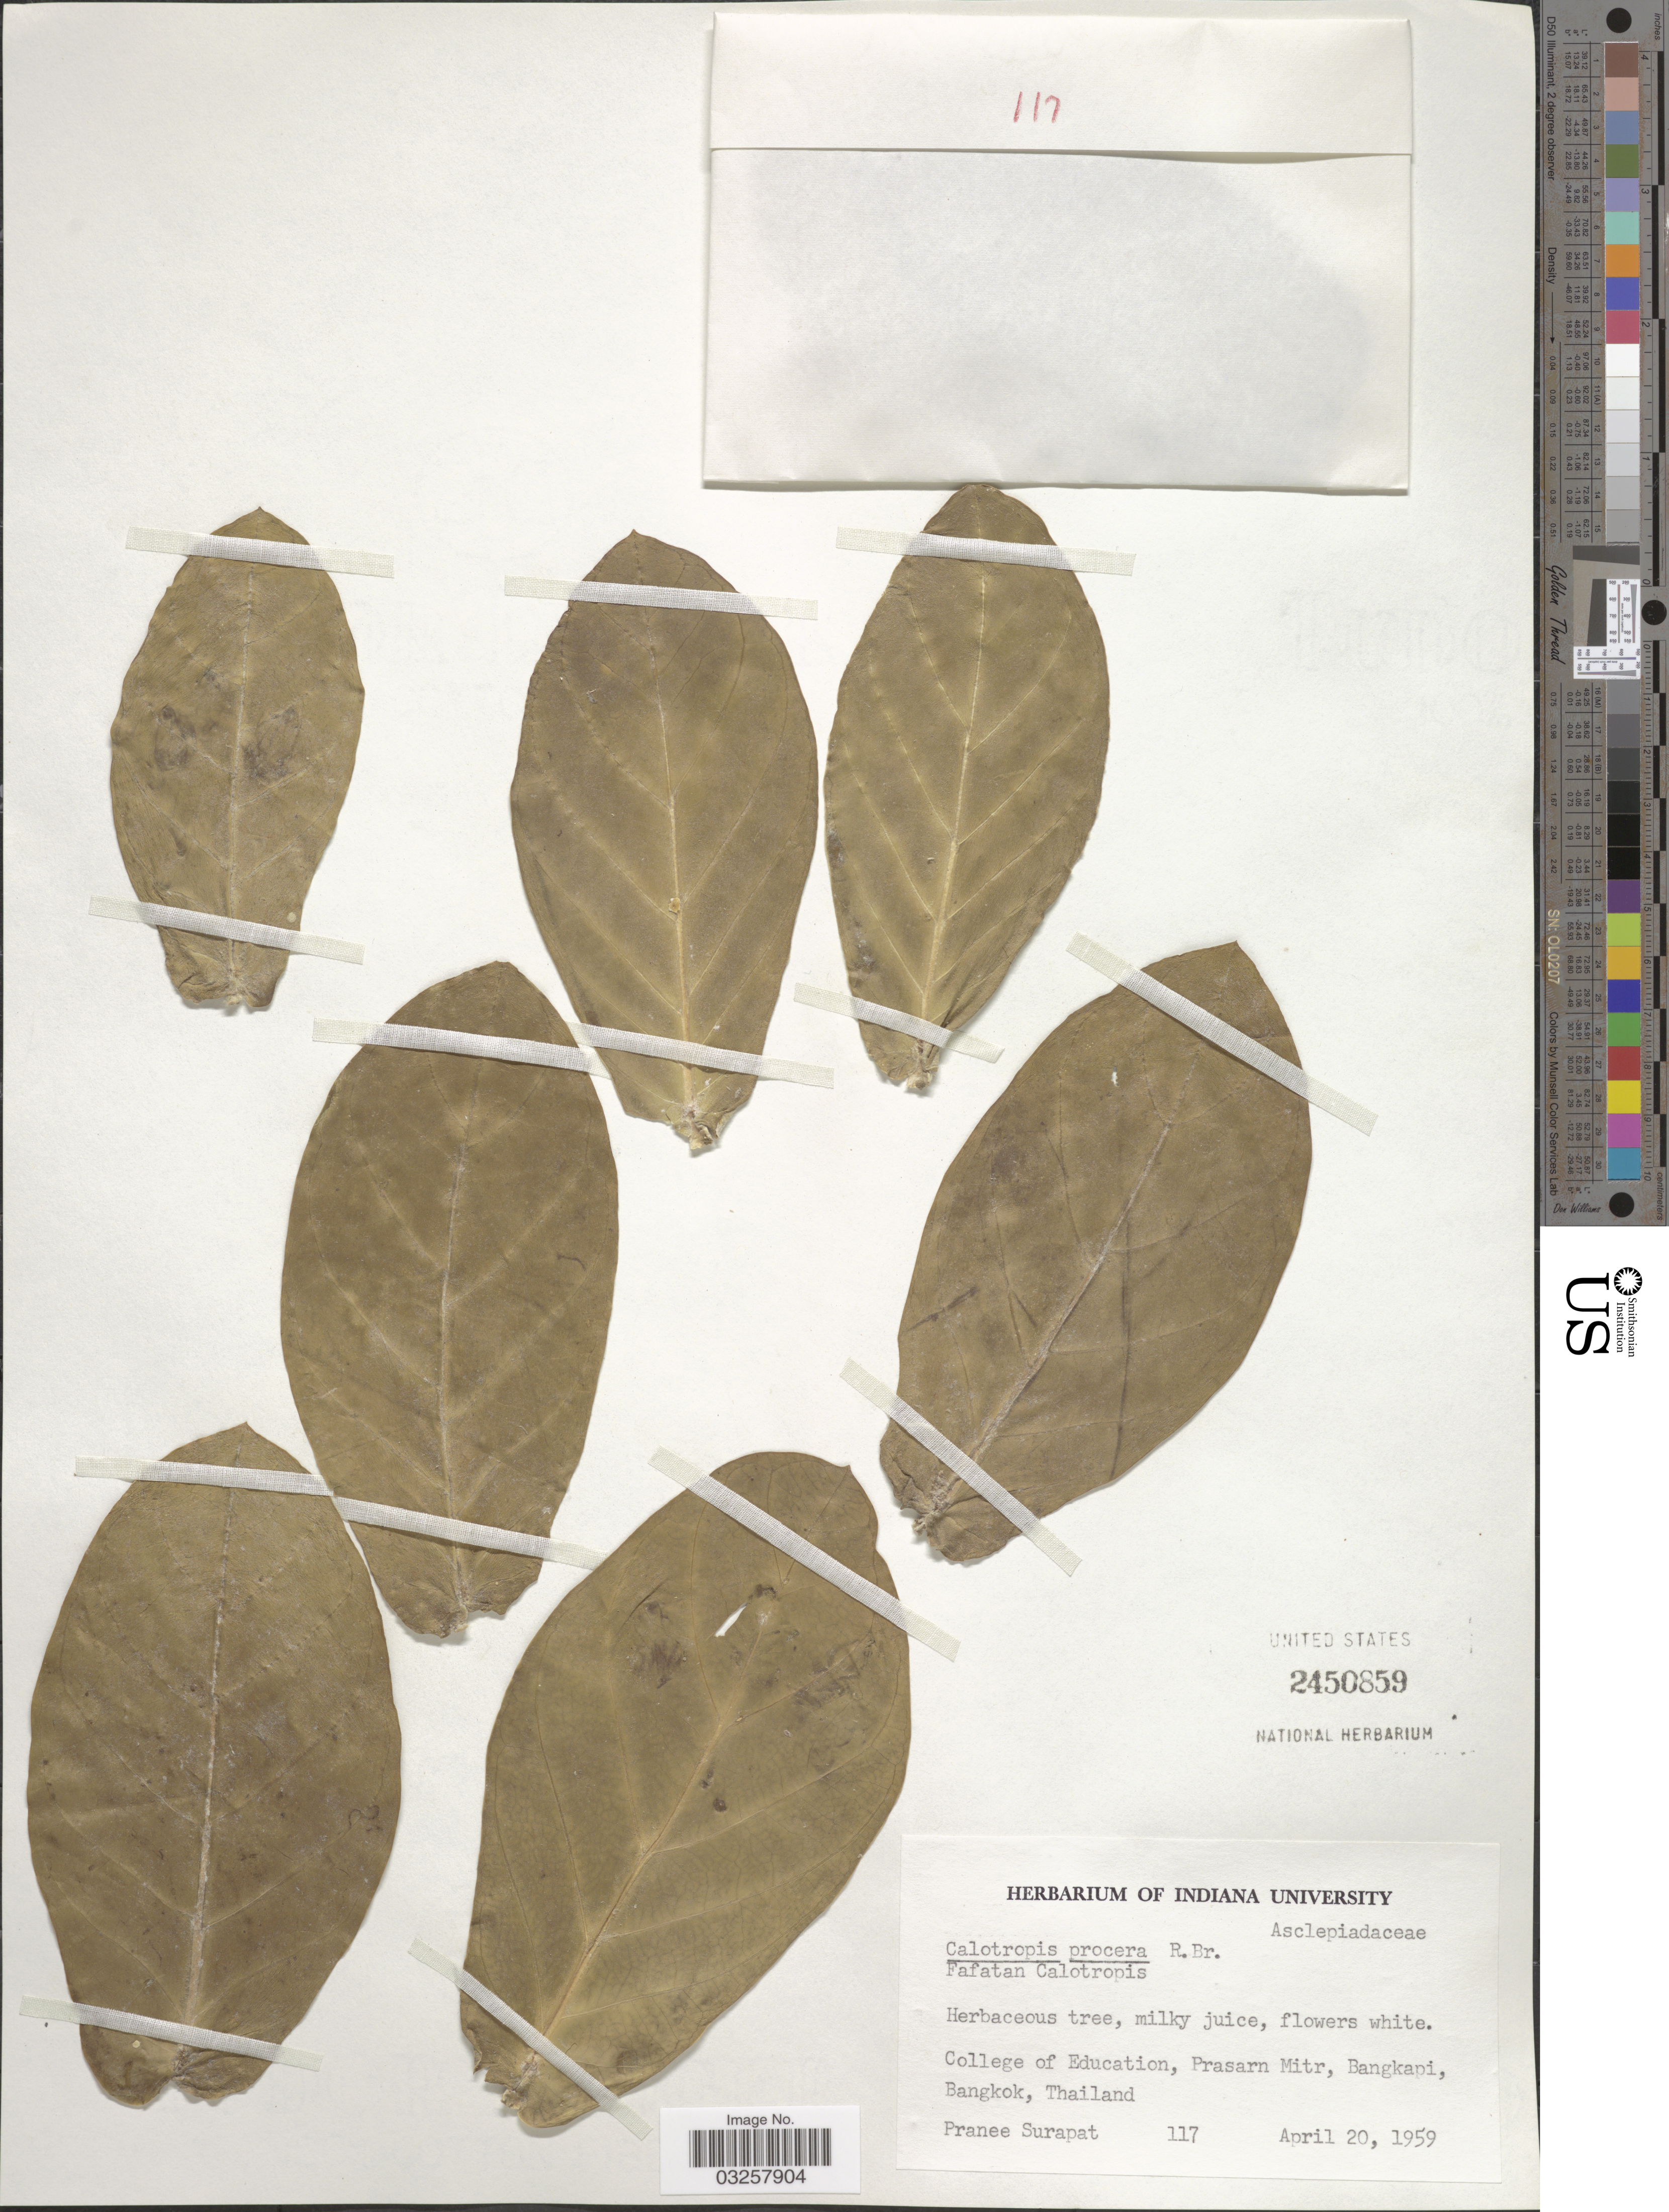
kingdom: Plantae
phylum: Tracheophyta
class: Magnoliopsida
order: Gentianales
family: Apocynaceae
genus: Calotropis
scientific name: Calotropis procera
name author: (Aiton) W.T. Aiton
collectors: P. Surapat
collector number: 117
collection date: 1959-04-20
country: Thailand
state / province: Bangkok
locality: College of Education, Prasarn Mitr, Bangkapi.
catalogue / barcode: US 2450859